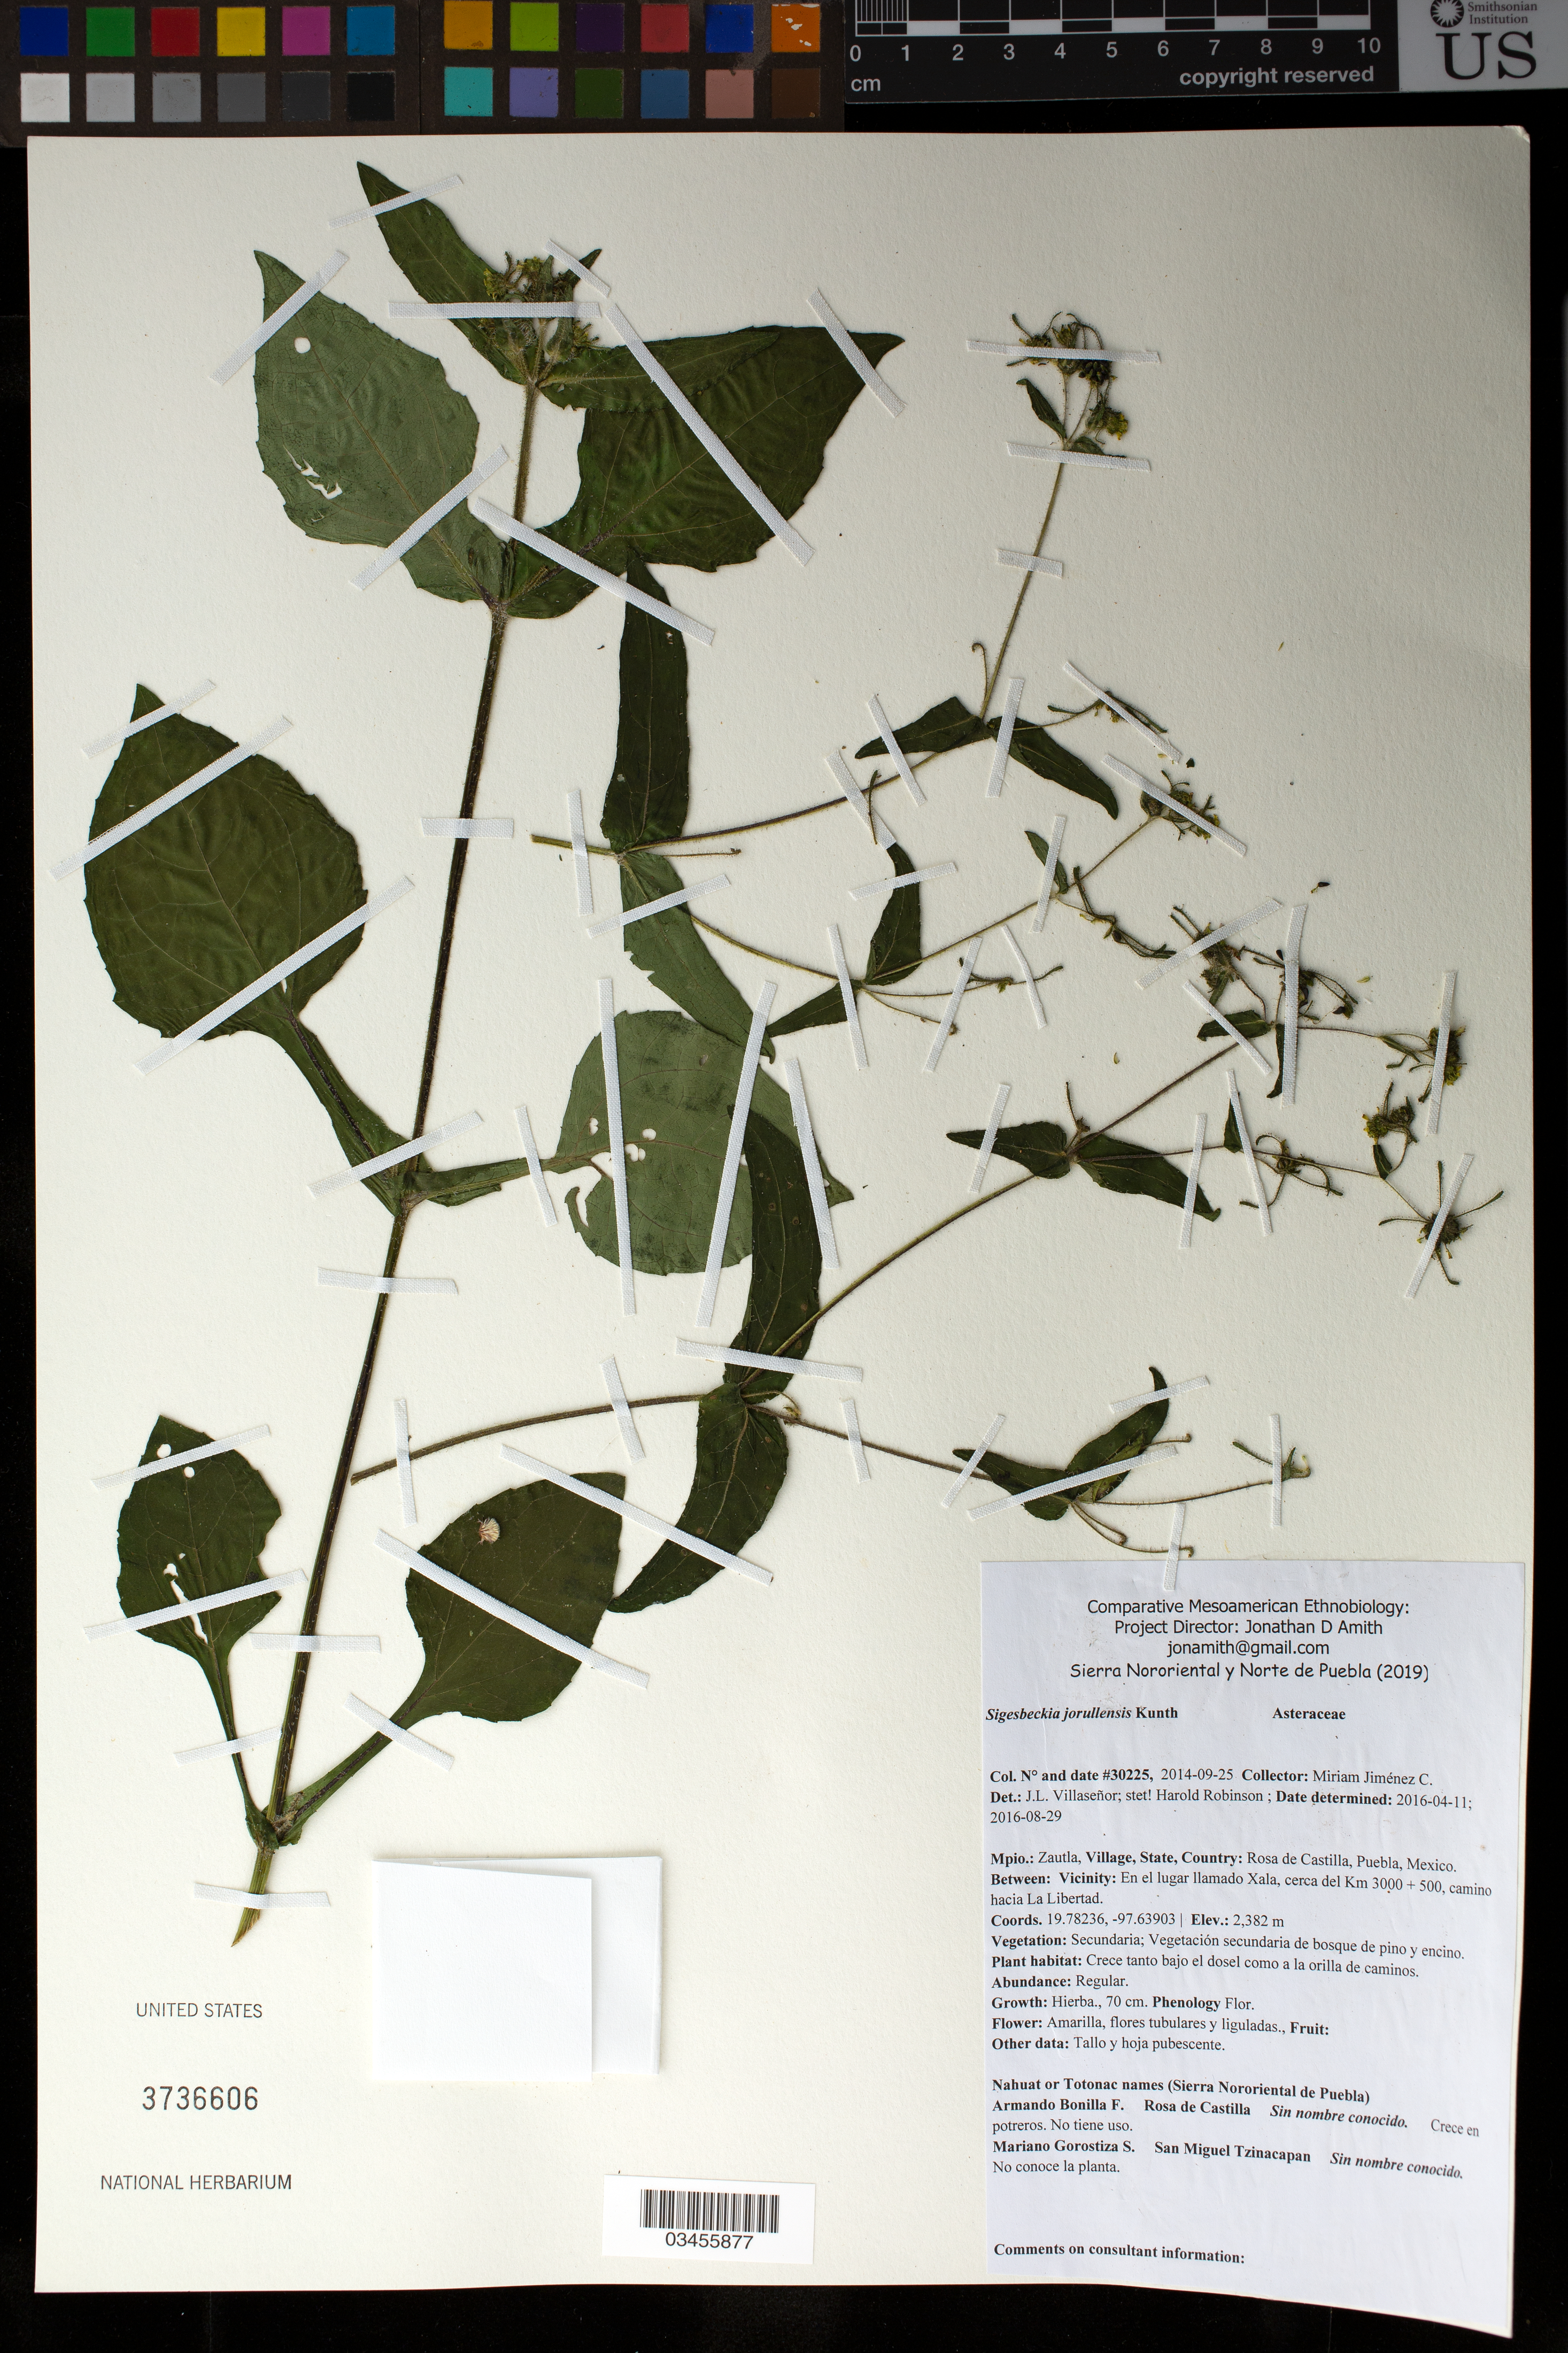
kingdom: Plantae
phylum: Tracheophyta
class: Magnoliopsida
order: Asterales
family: Asteraceae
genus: Ageratum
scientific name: Ageratum sp.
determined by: Coombes, Allen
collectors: M. Jiménez Chimil & M. Gorostiza S.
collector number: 31225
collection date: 2016-02-22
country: México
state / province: Puebla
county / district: Ayotoxco de Guerrero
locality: PUEBLO: Cuauhtémoc; LOCALIDAD EXACTA: En el centro de Cuauhtémoc, frente a la iglesia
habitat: Pastizal inducido | En un claro, a orilla de camino.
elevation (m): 297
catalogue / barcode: US 3736606